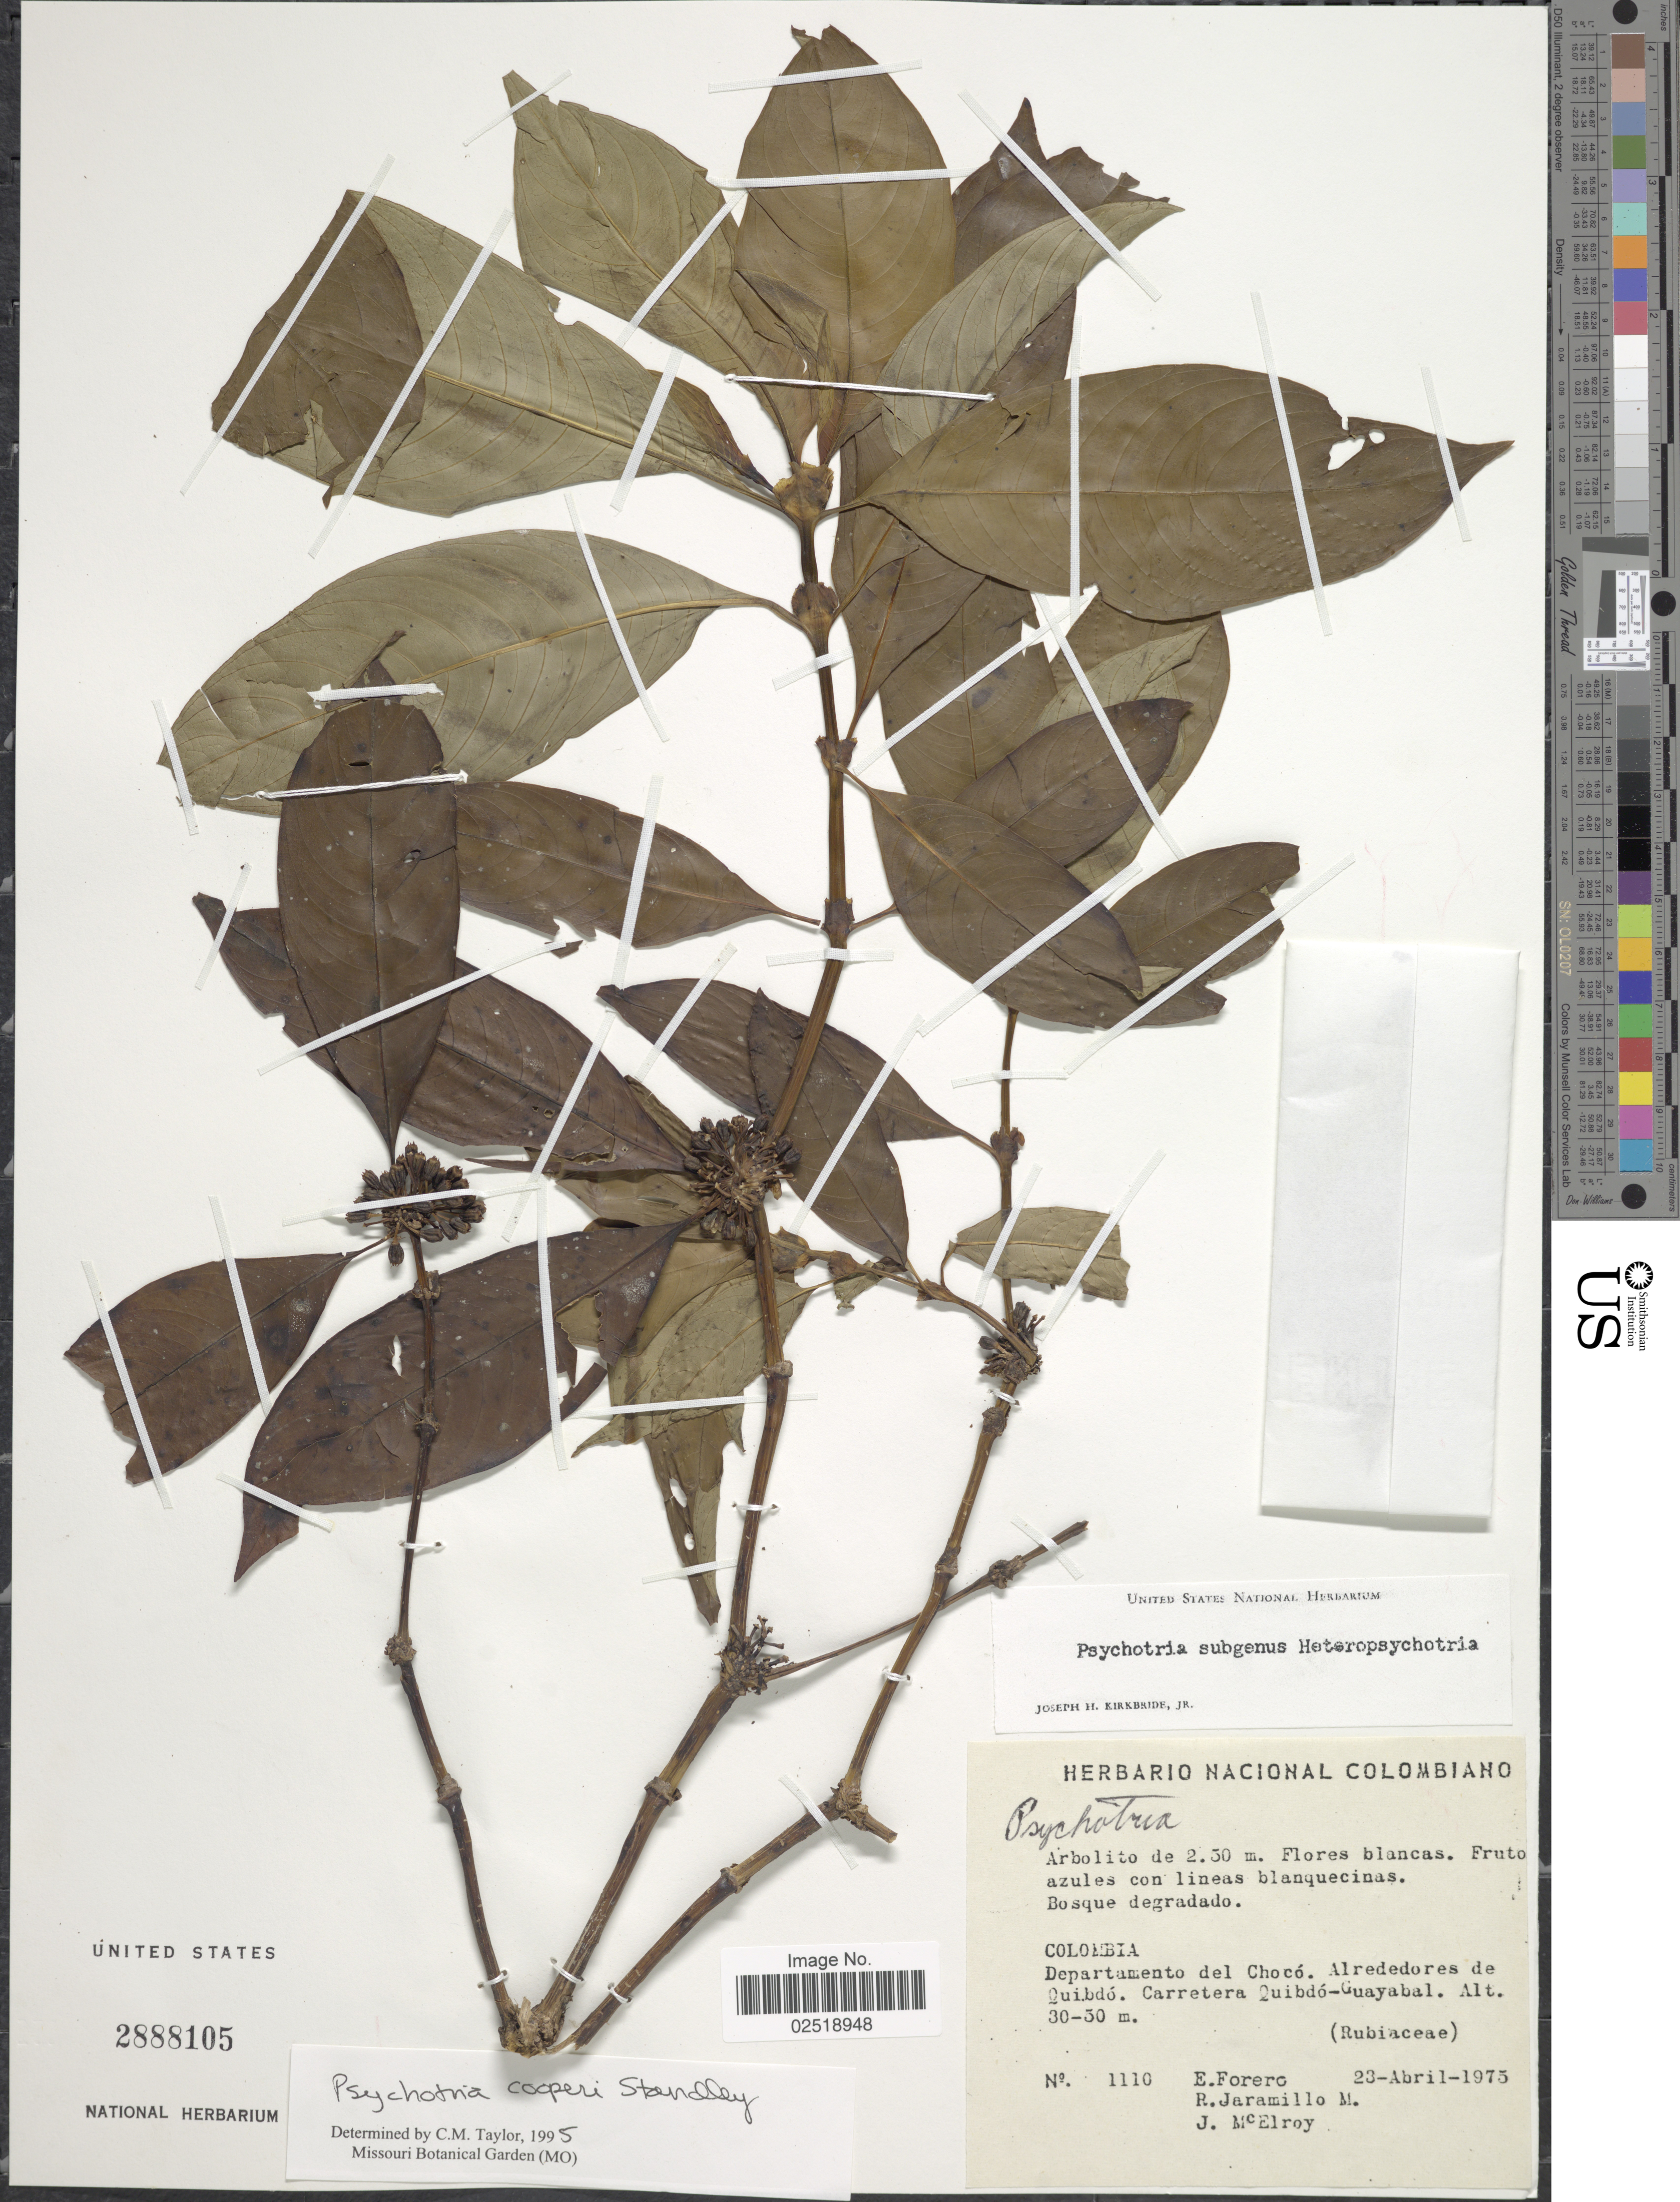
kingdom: Plantae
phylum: Tracheophyta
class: Magnoliopsida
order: Gentianales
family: Rubiaceae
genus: Psychotria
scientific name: Psychotria cooperi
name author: Standl.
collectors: E. Forero, R. Jaramillo M. & J. B. McElroy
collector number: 1110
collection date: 1975-04-23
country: Colombia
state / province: Chocó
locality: Bosque degradado, Departamento del Chocó. Alrededores de Quibdó. Carretera Quibdó-Guayabal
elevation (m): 30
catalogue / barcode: US 2888105